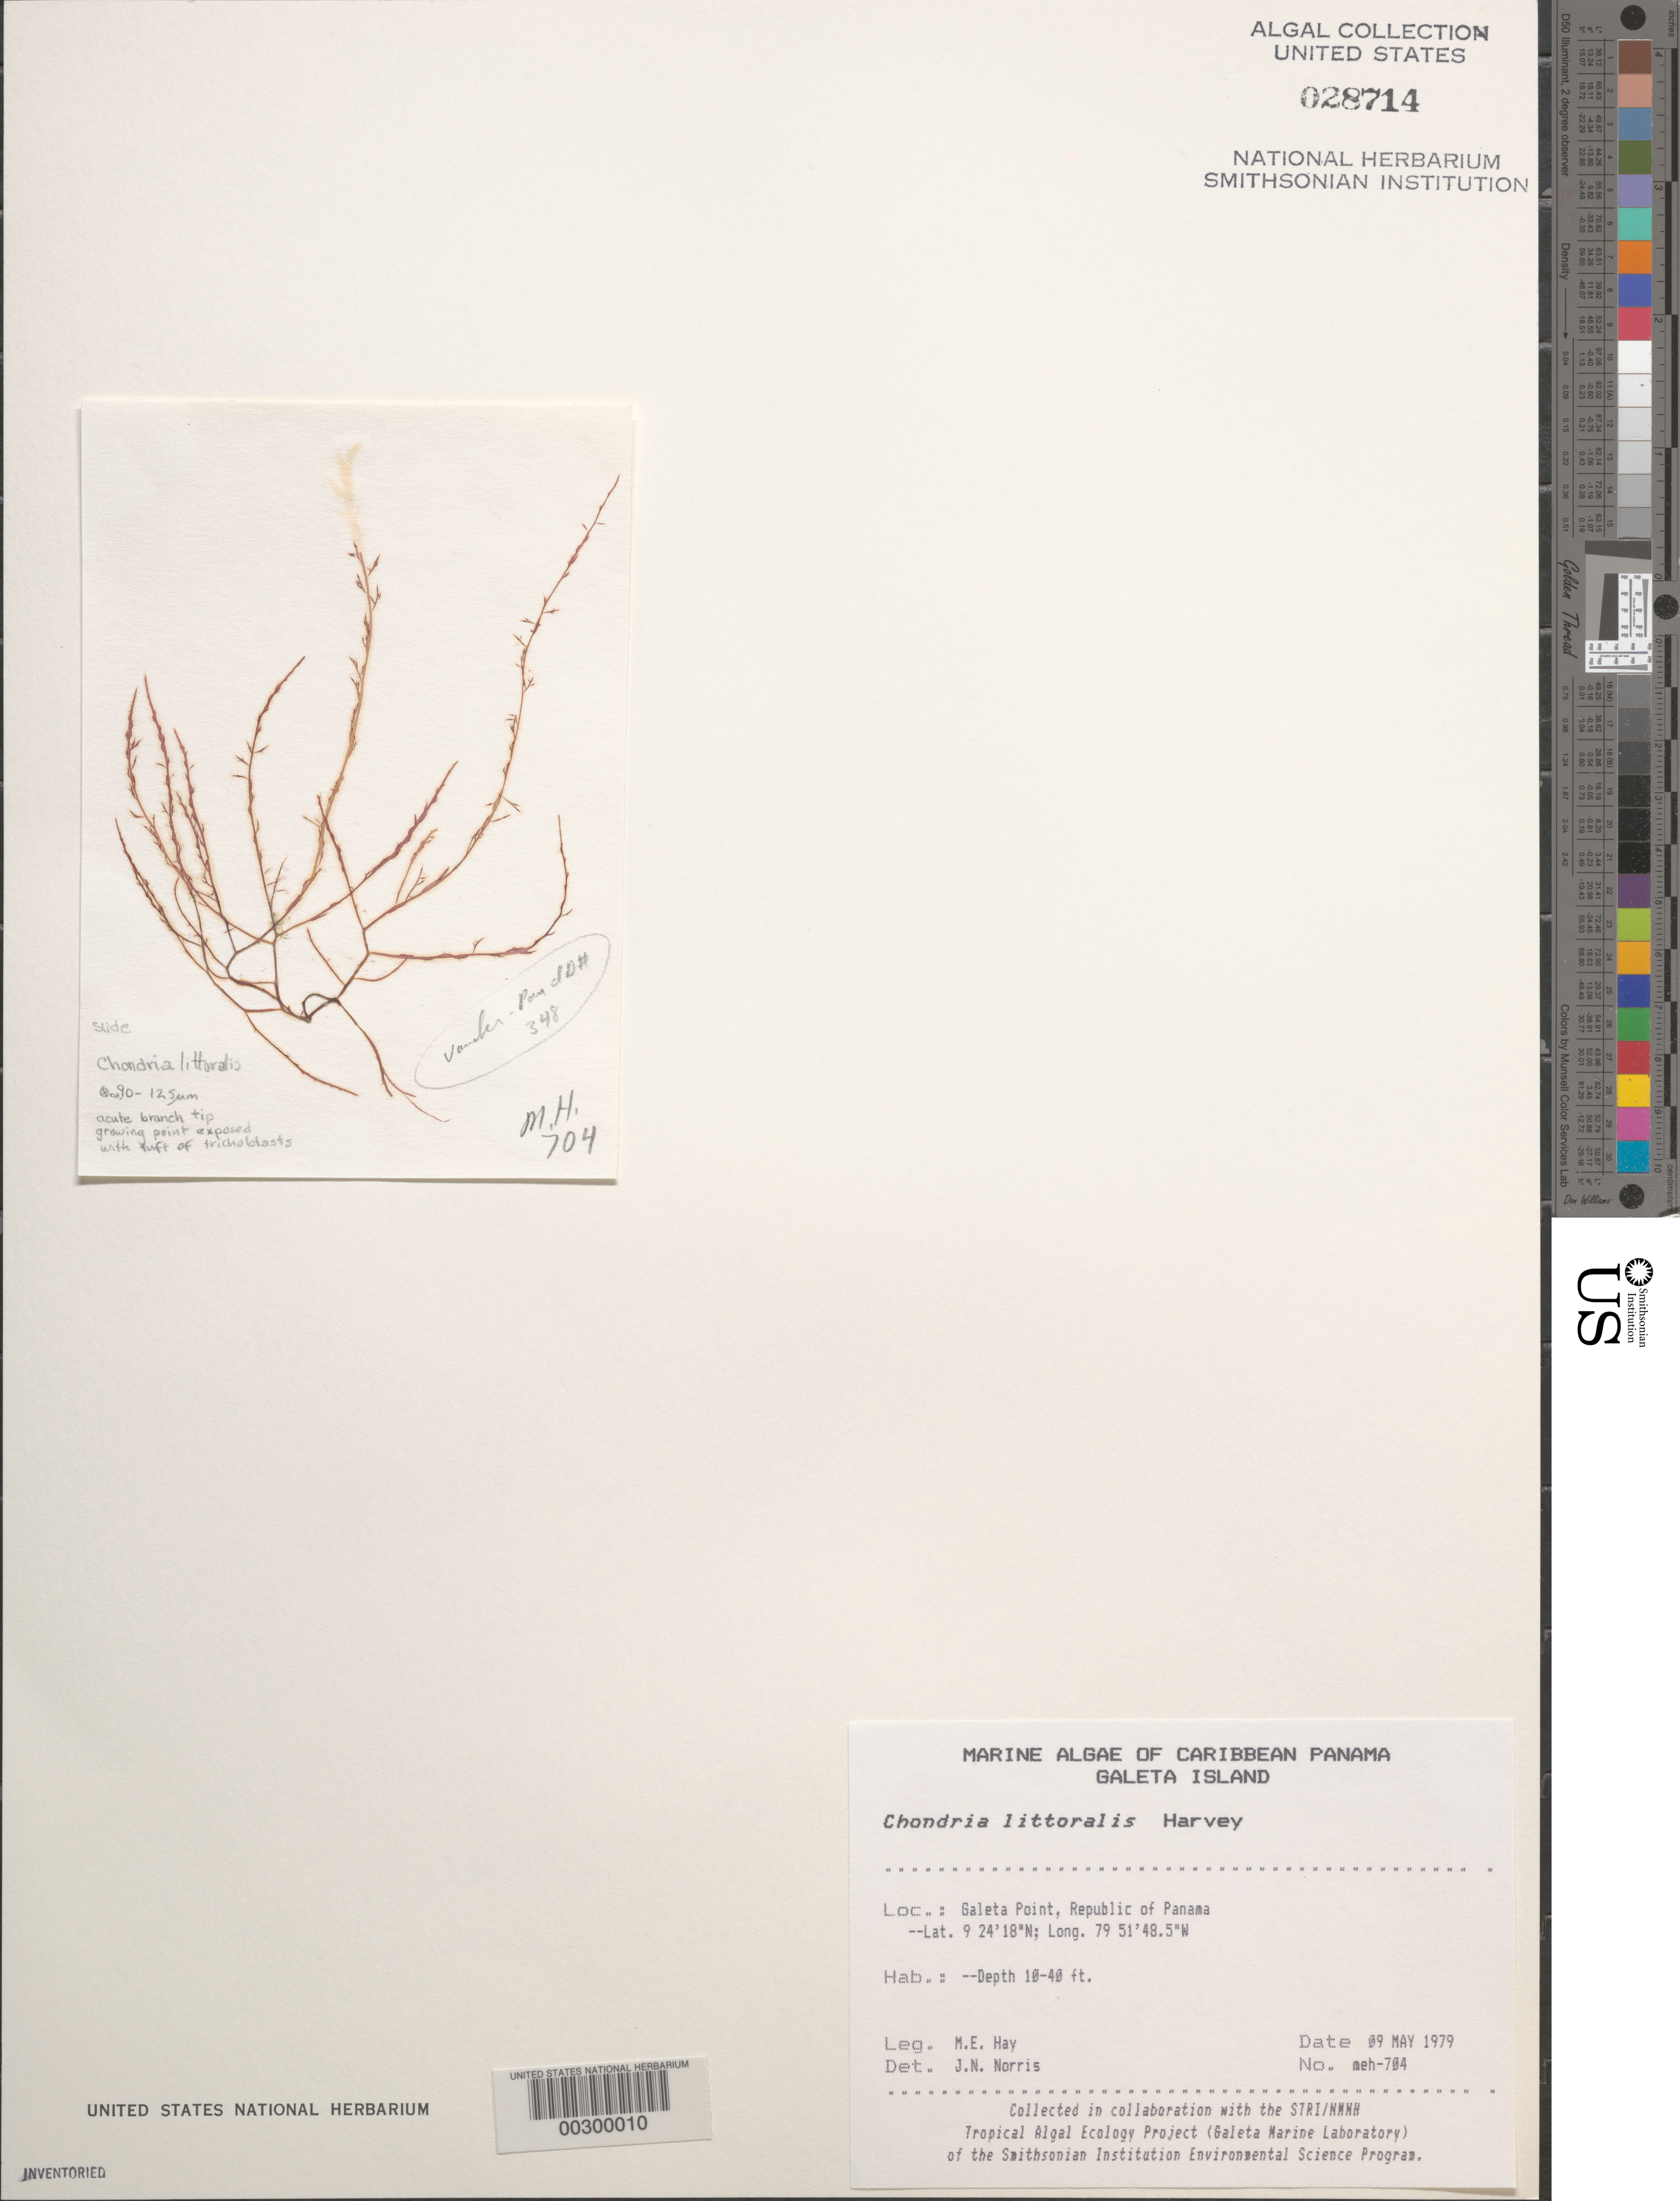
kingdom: Plantae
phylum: Rhodophyta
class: Florideophyceae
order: Ceramiales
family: Rhodomelaceae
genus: Chondria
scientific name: Chondria littoralis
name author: Harv.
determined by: Norris, James N.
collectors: M. E. Hay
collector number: MEH-704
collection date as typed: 09 May 1979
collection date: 1979-05-09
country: Panama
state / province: Colón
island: Galeta Island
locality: Galeta Point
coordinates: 9 24' 18" N, 79 51' 48.5" W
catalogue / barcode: US 28714